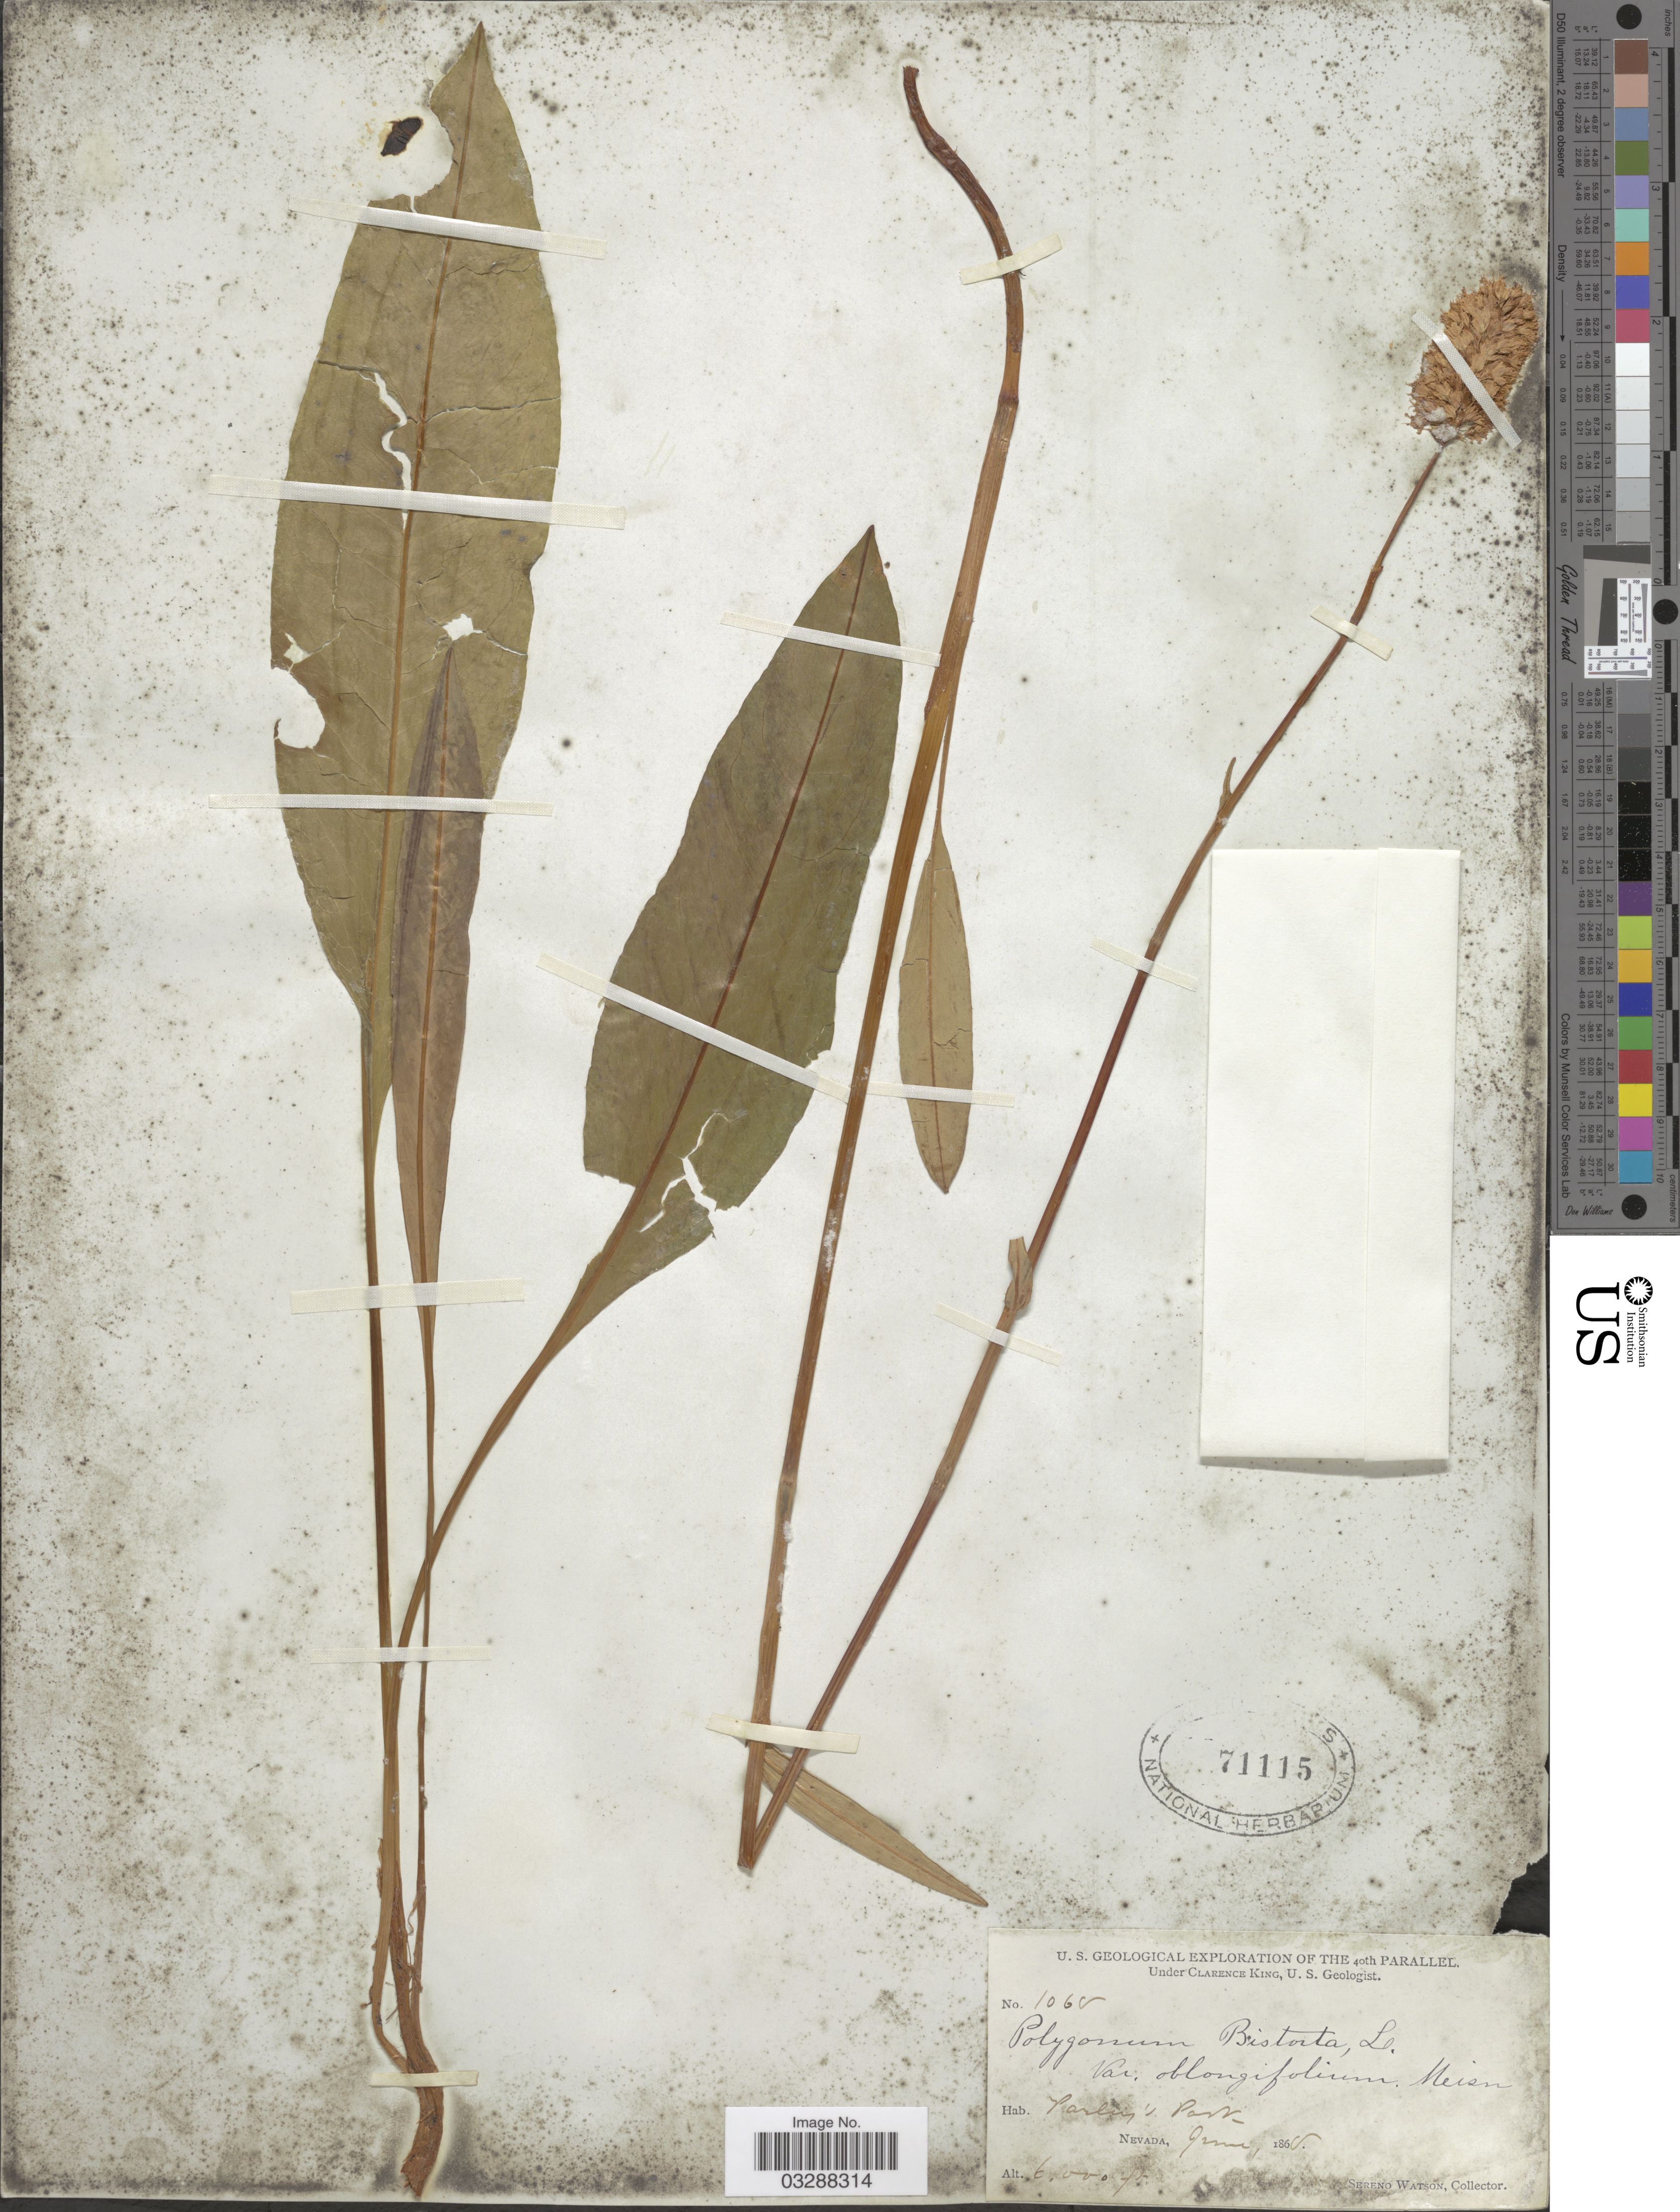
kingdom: Plantae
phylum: Tracheophyta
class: Magnoliopsida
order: Caryophyllales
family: Polygonaceae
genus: Bistorta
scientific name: Bistorta bistortoides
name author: (Pursh) Small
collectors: S. Watson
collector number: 1065*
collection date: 1865-06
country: United States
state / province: Utah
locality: Parley's Park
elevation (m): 1829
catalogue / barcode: US 71115